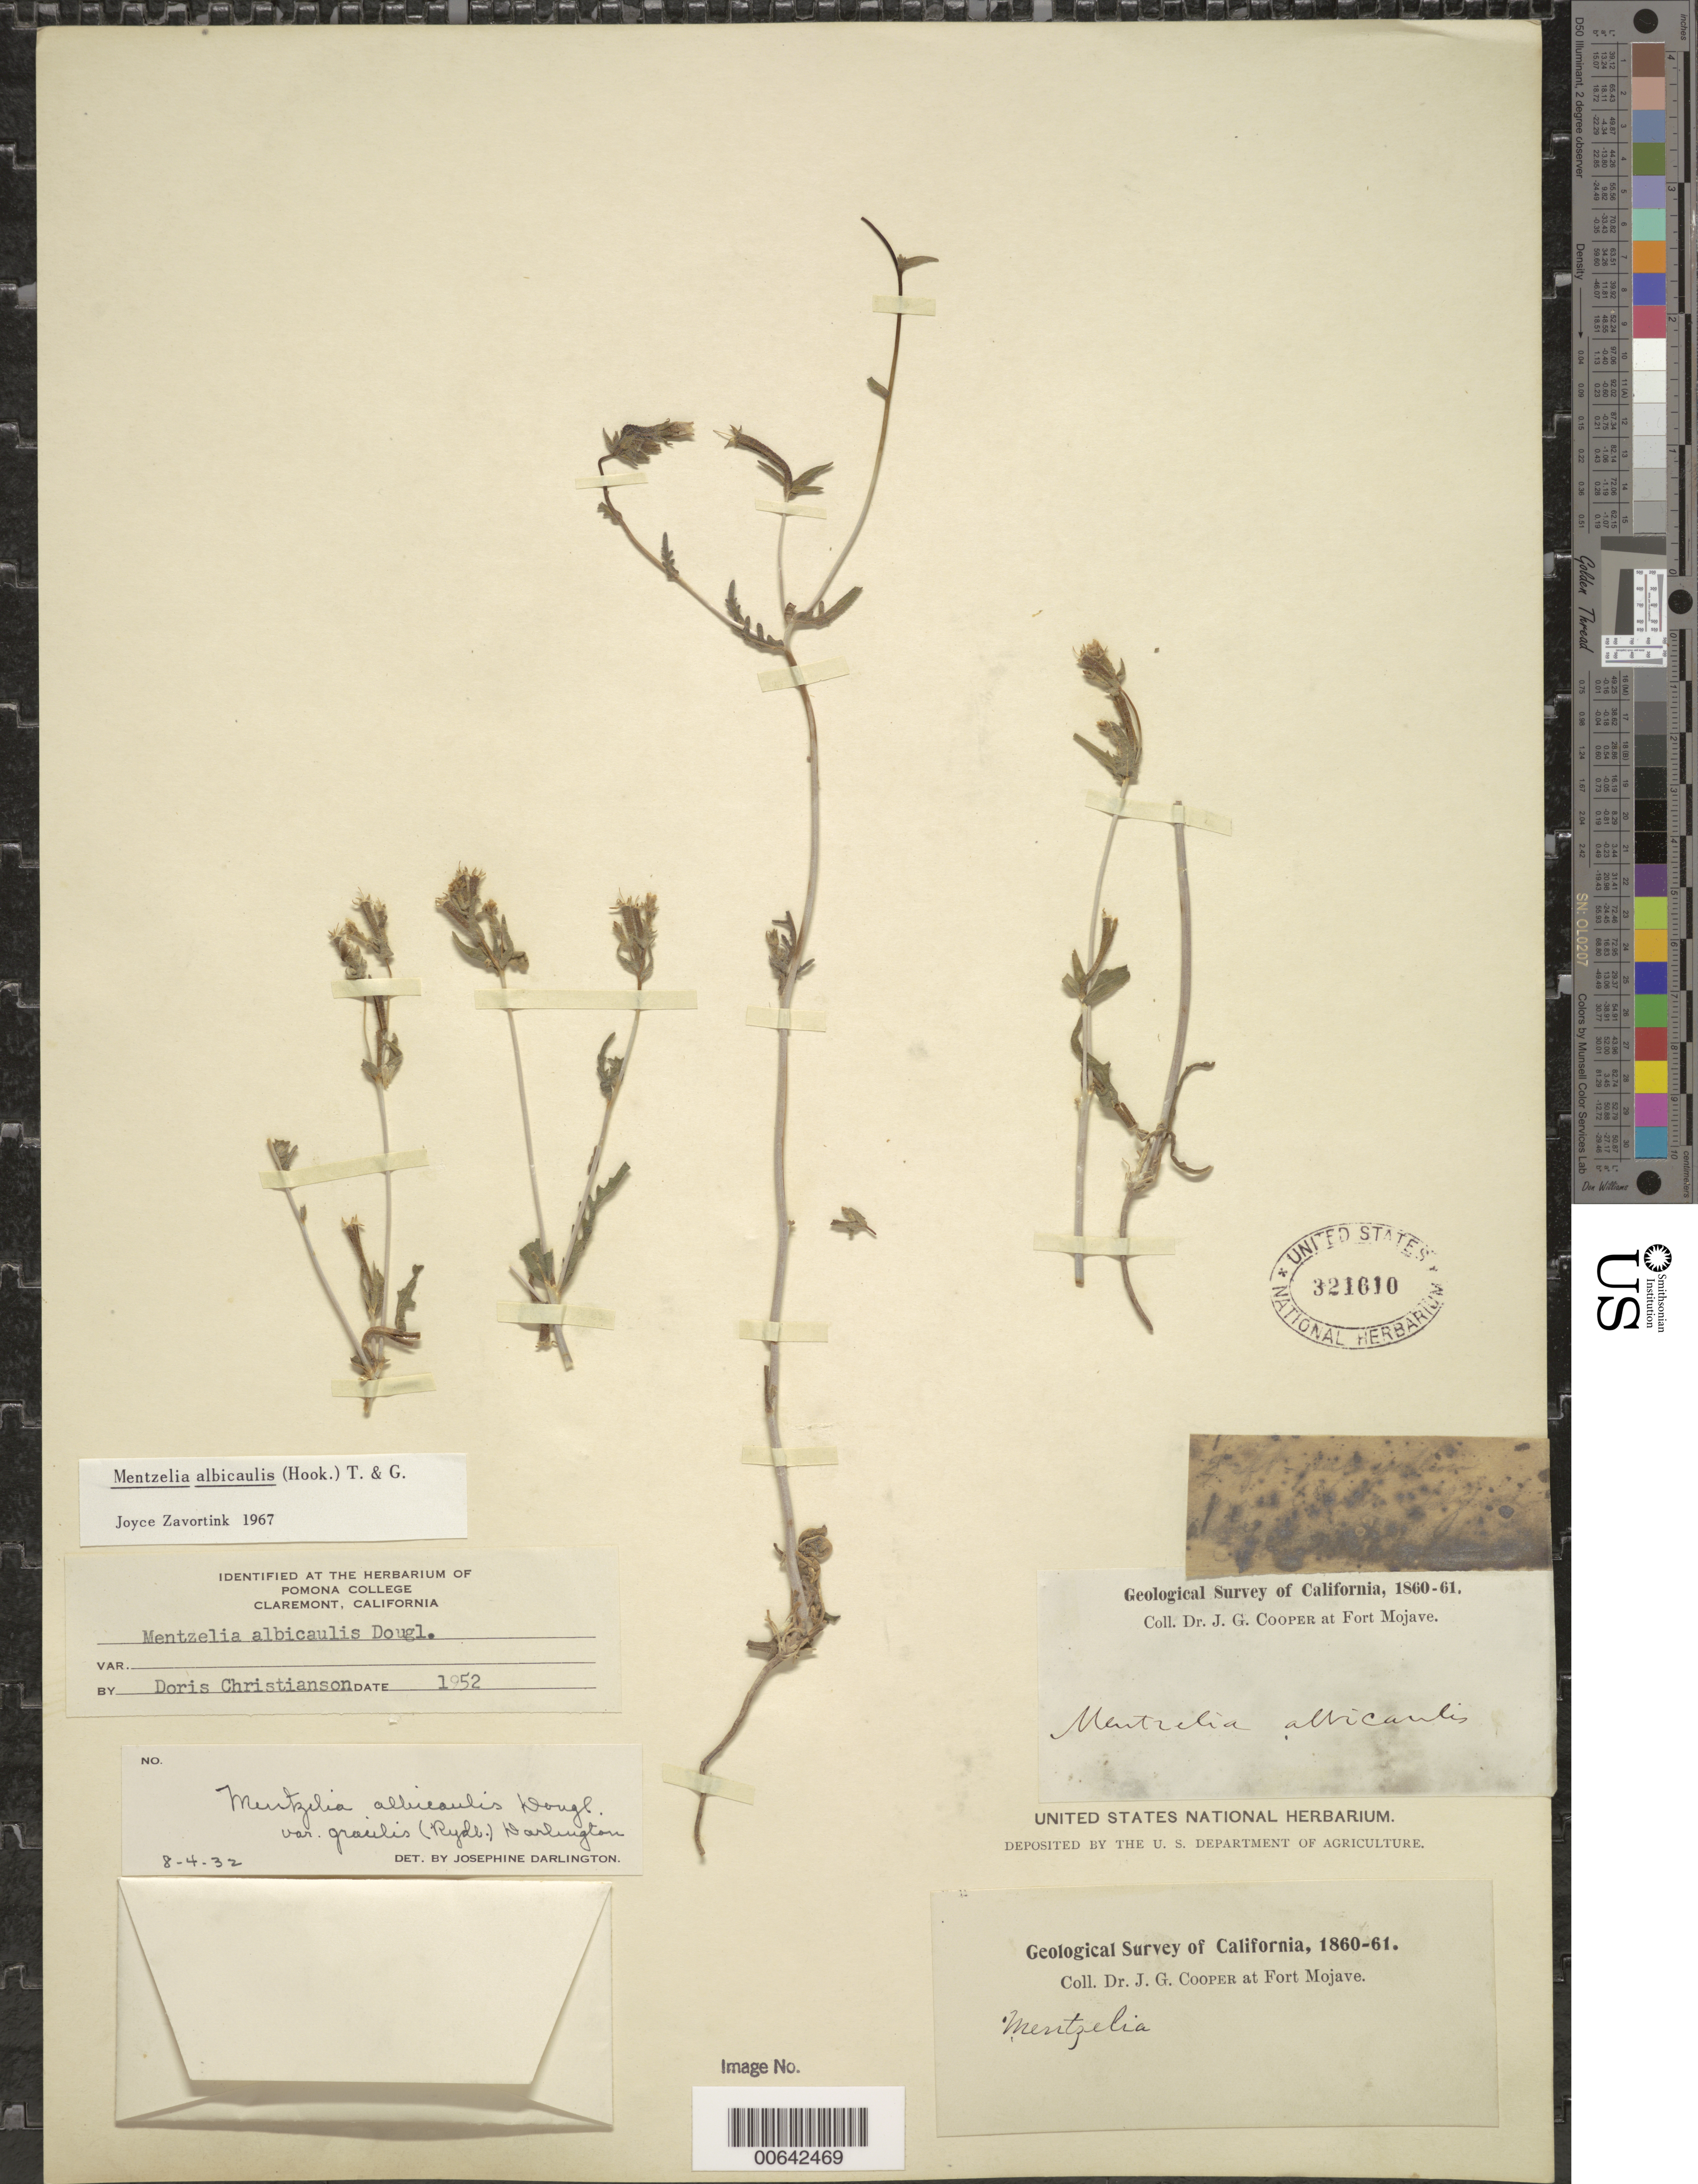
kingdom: Plantae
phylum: Tracheophyta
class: Magnoliopsida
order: Cornales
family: Loasaceae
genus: Mentzelia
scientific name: Mentzelia albicaulis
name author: (Douglas ex Hook.) Douglas ex Torr. & A. Gray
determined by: Zavortink, J. E.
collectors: J. G. Cooper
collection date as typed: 1860 to -- --- 1861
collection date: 1860/1861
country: United States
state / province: California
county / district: San Bernardino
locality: Fort Mojave.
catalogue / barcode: US 321610